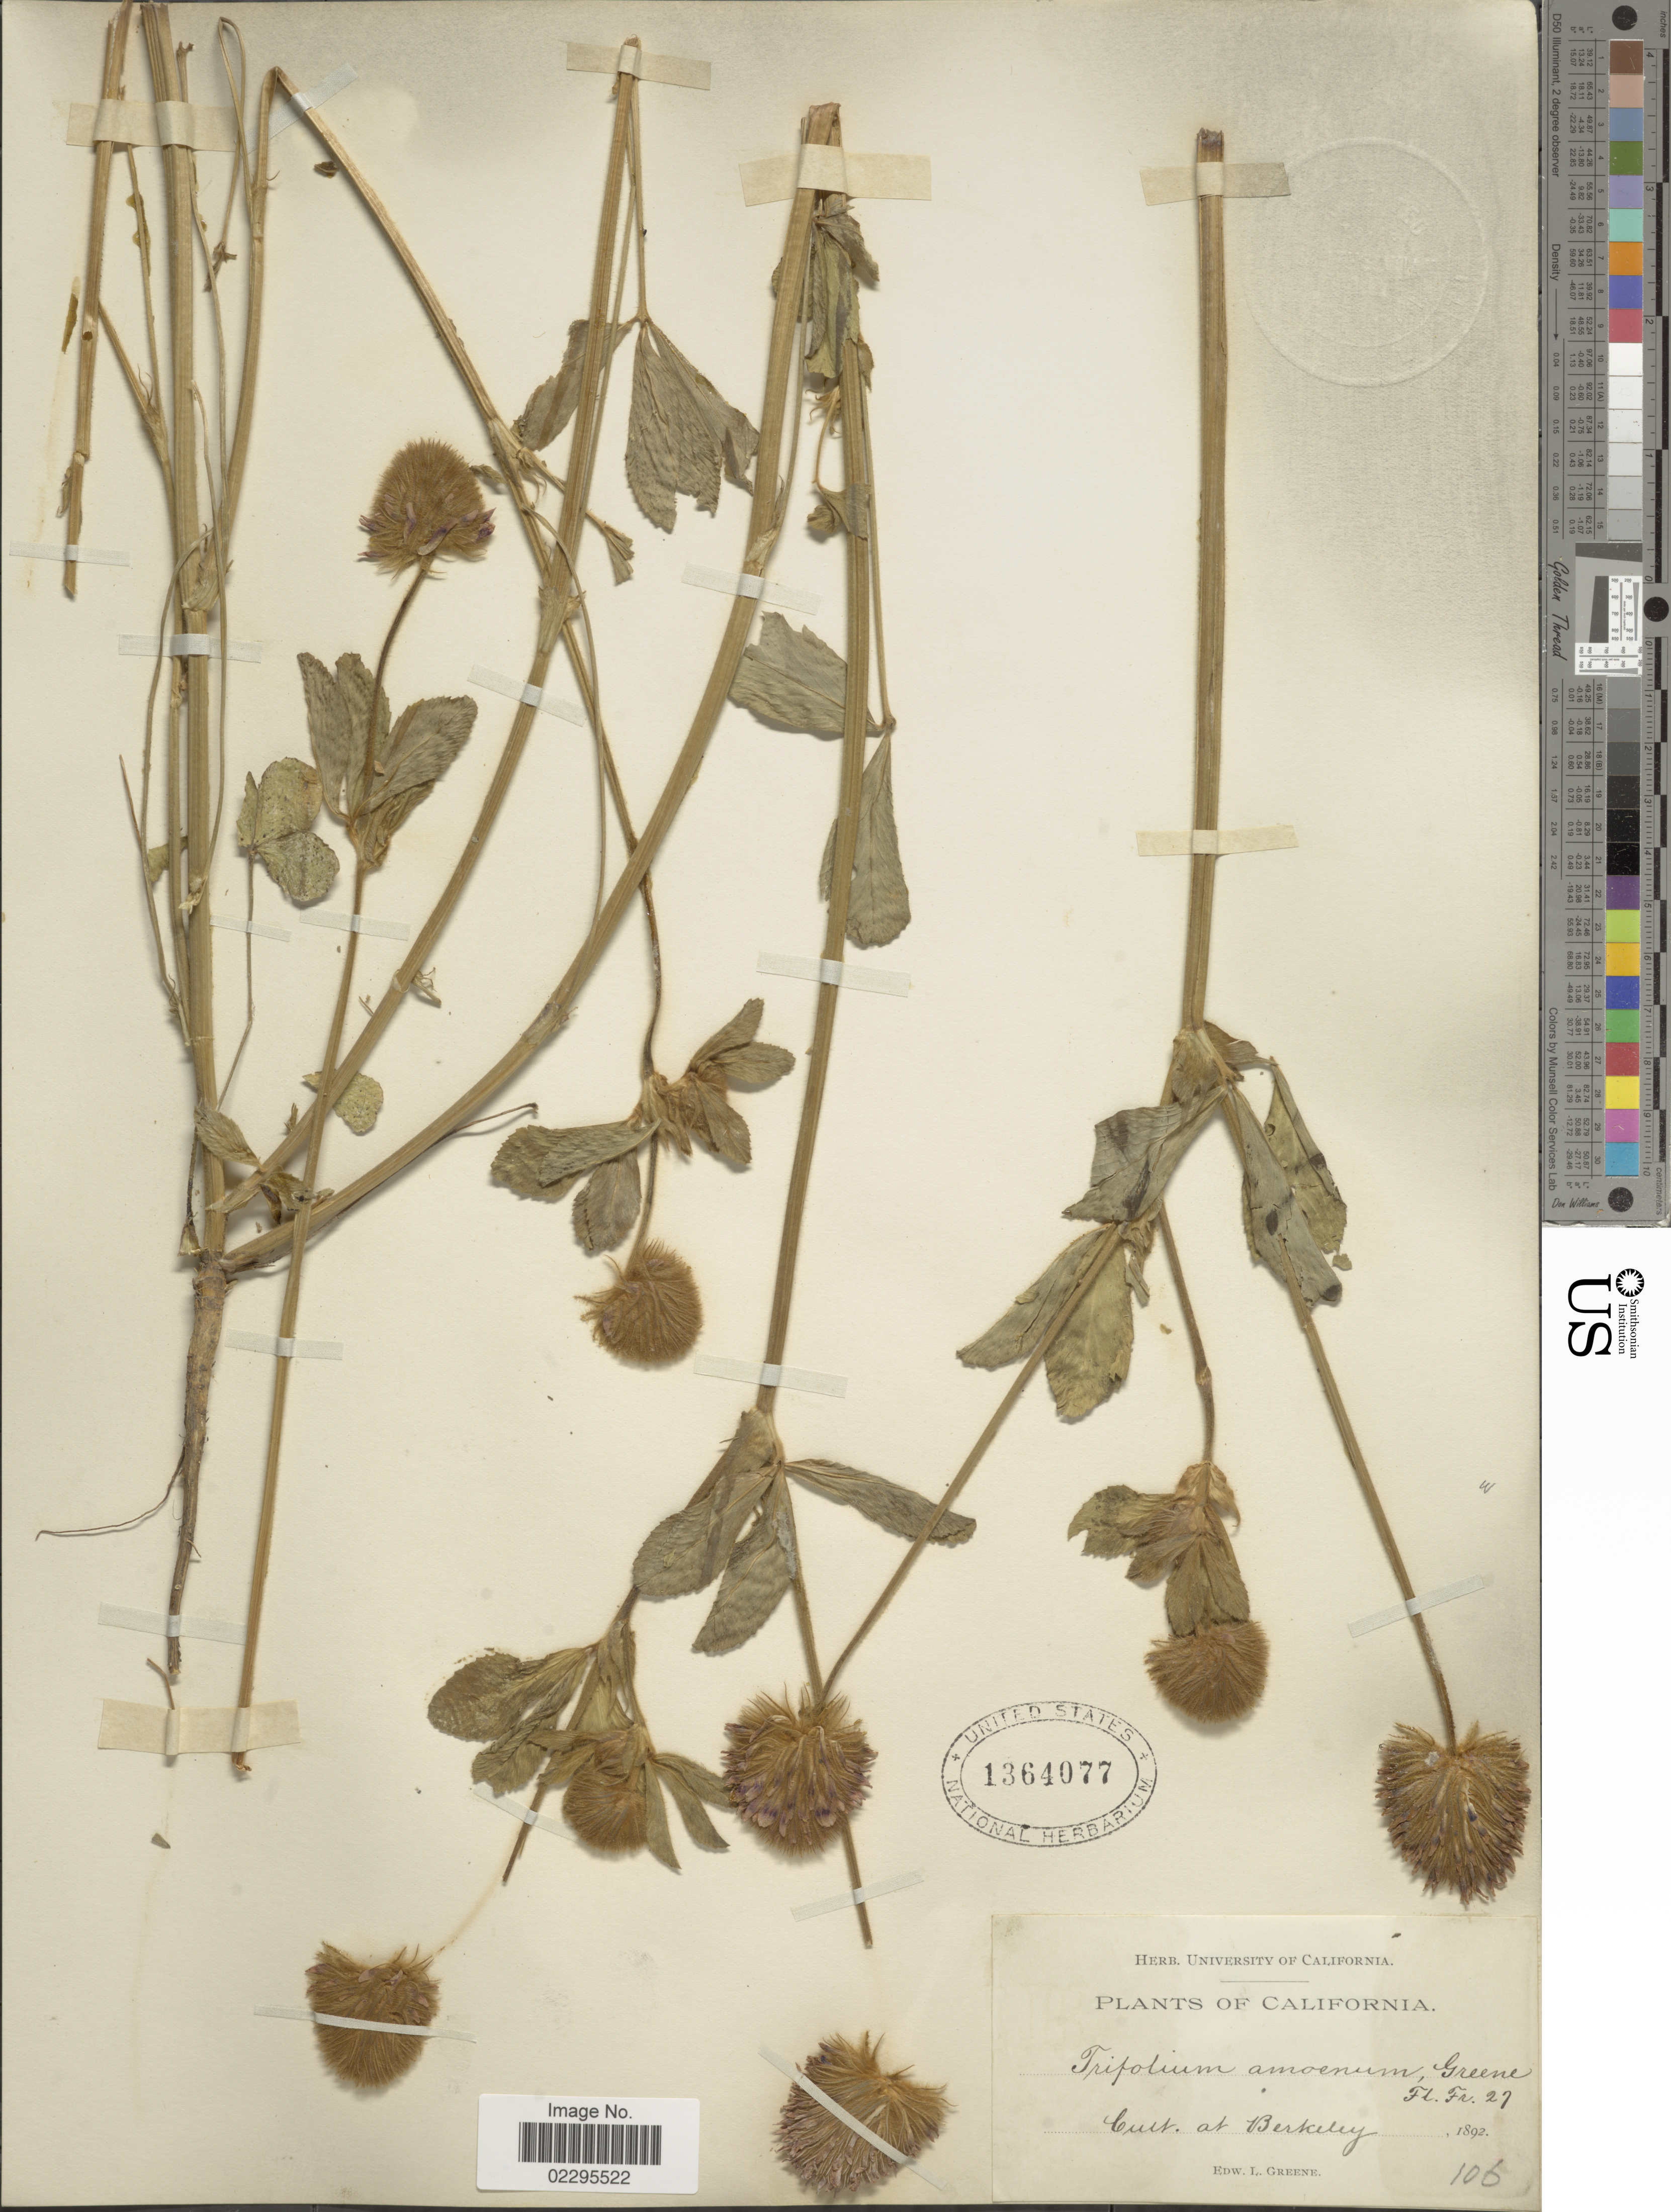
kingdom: Plantae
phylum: Tracheophyta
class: Magnoliopsida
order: Fabales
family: Fabaceae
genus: Trifolium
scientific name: Trifolium amoenum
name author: Greene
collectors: E. L. Greene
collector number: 106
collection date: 1892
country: United States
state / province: California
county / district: Alameda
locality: Berkeley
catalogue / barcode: US 1364077